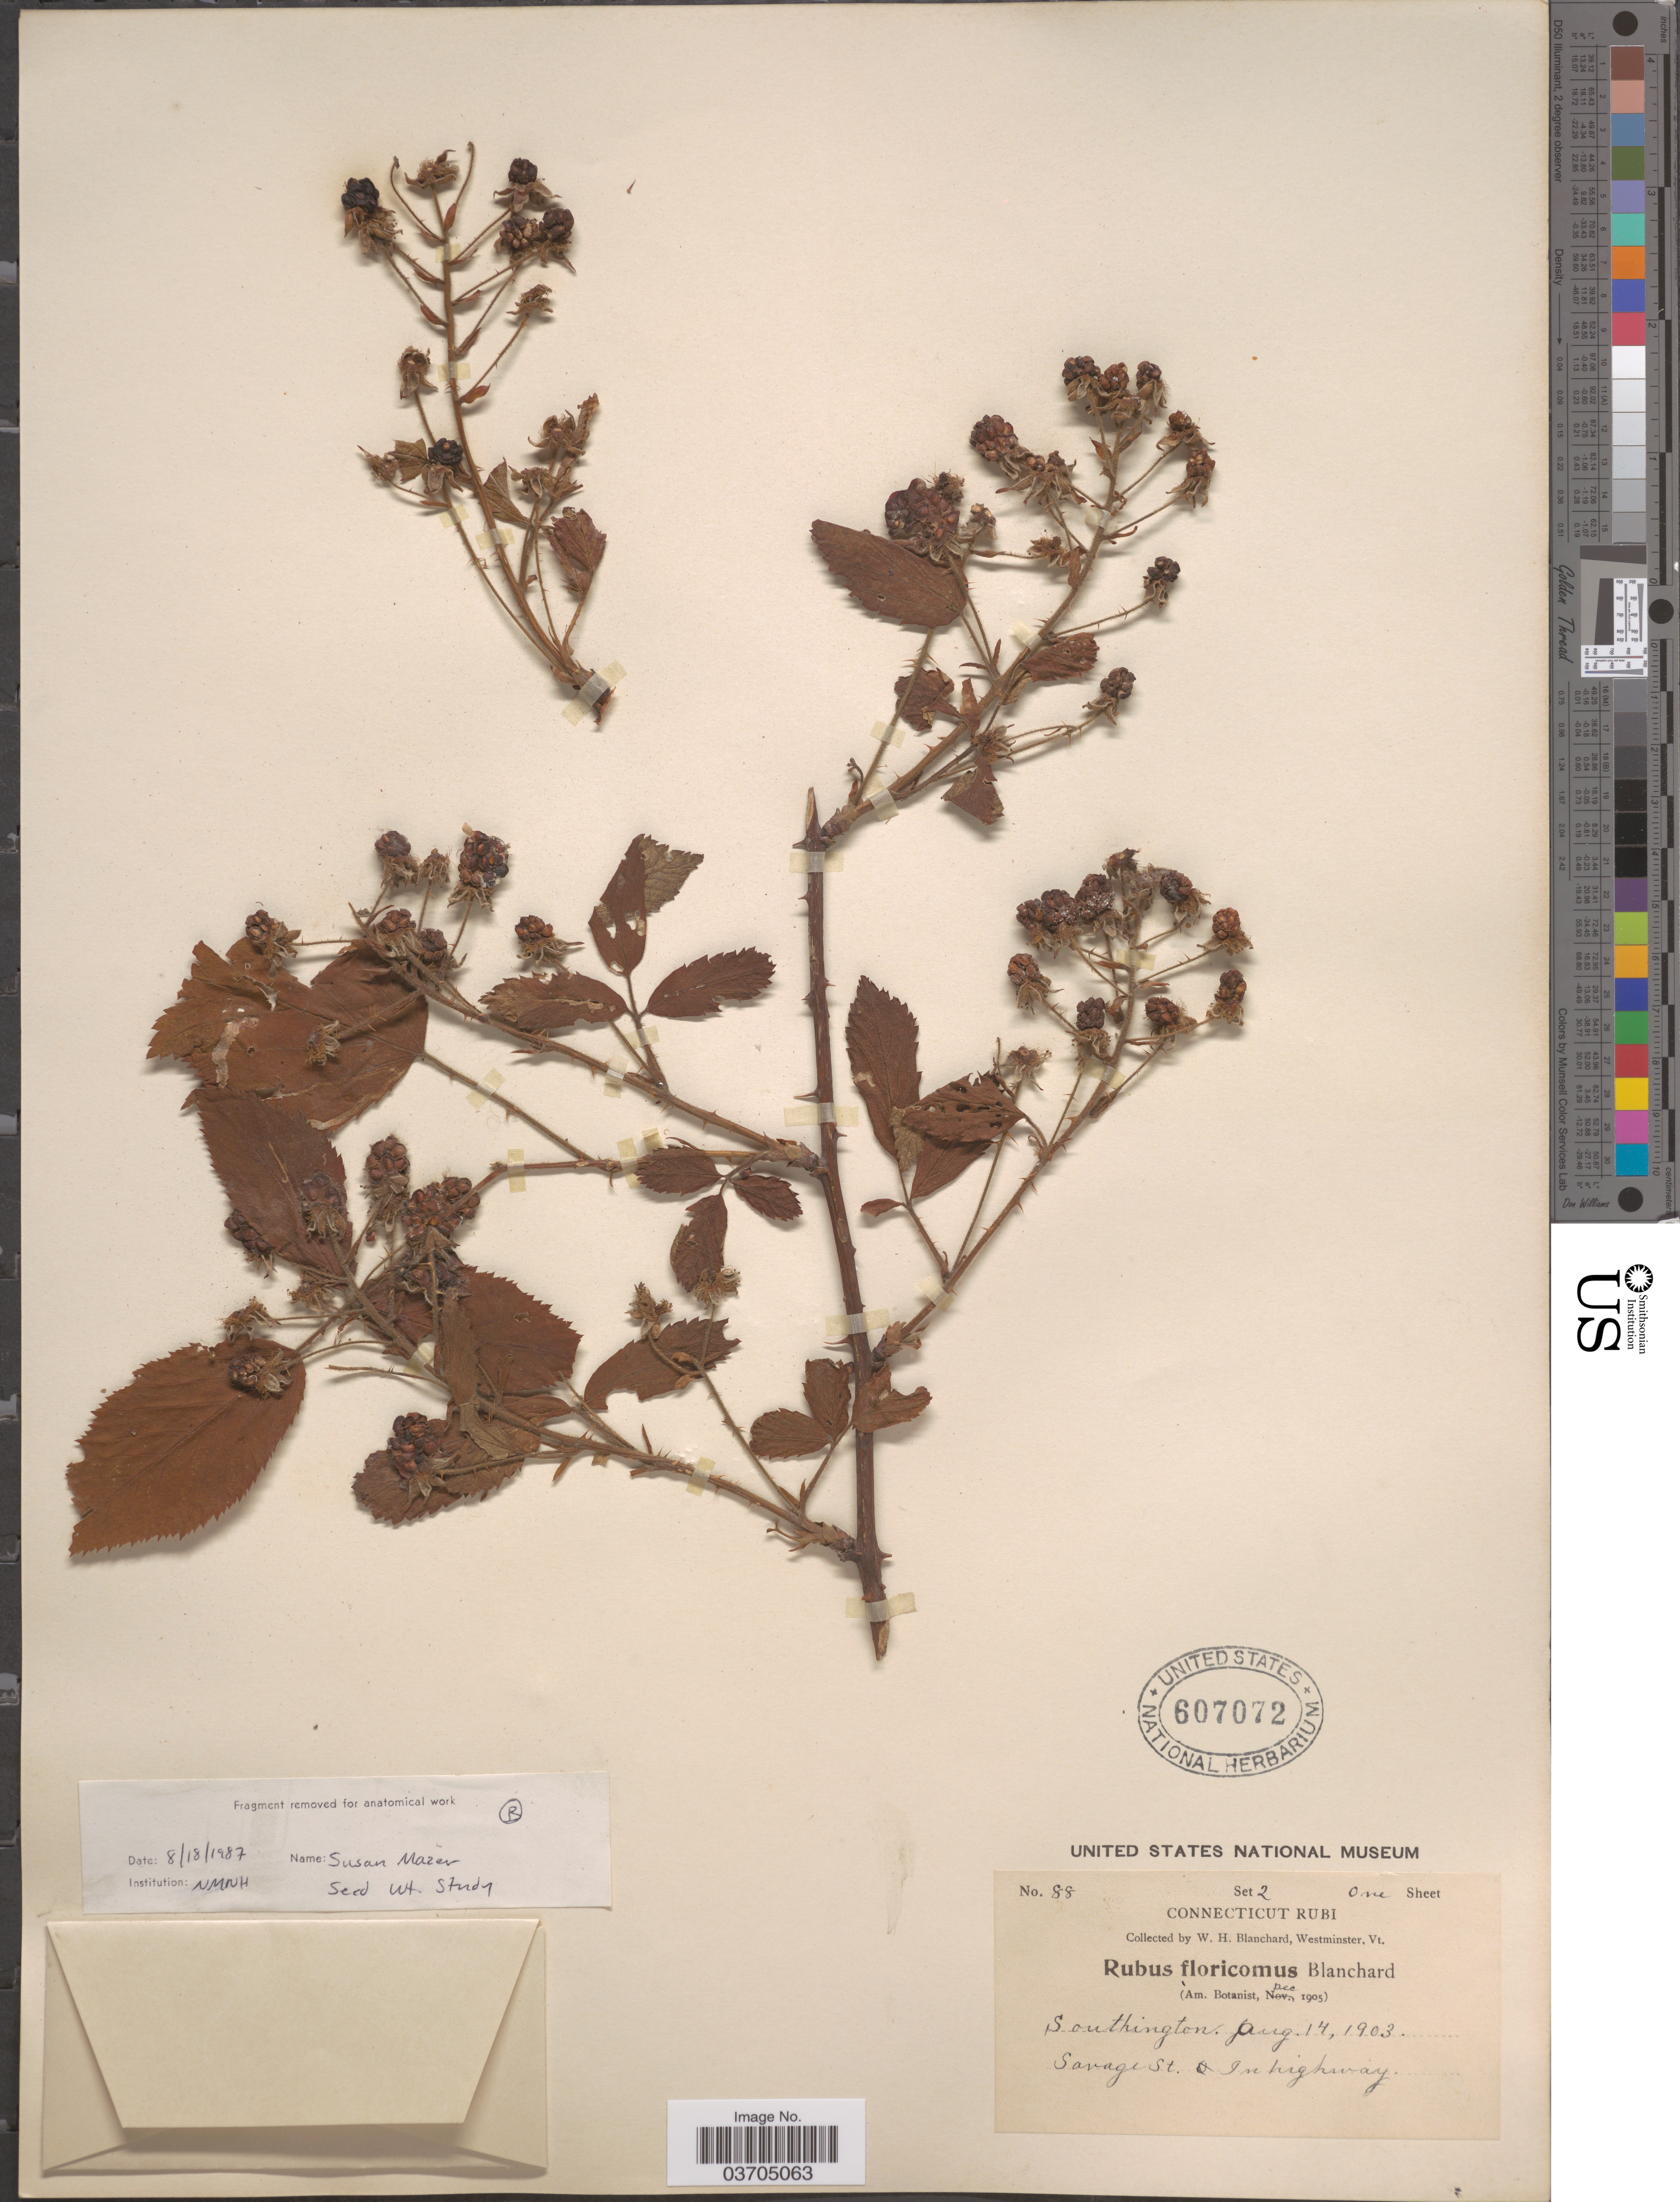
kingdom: Plantae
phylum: Tracheophyta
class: Magnoliopsida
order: Rosales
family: Rosaceae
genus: Rubus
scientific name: Rubus floricomus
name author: Blanch.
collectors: W. H. Blanchard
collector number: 88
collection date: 1903-08-14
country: United States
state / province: Connecticut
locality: Southington. Savage St.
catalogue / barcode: US 607072